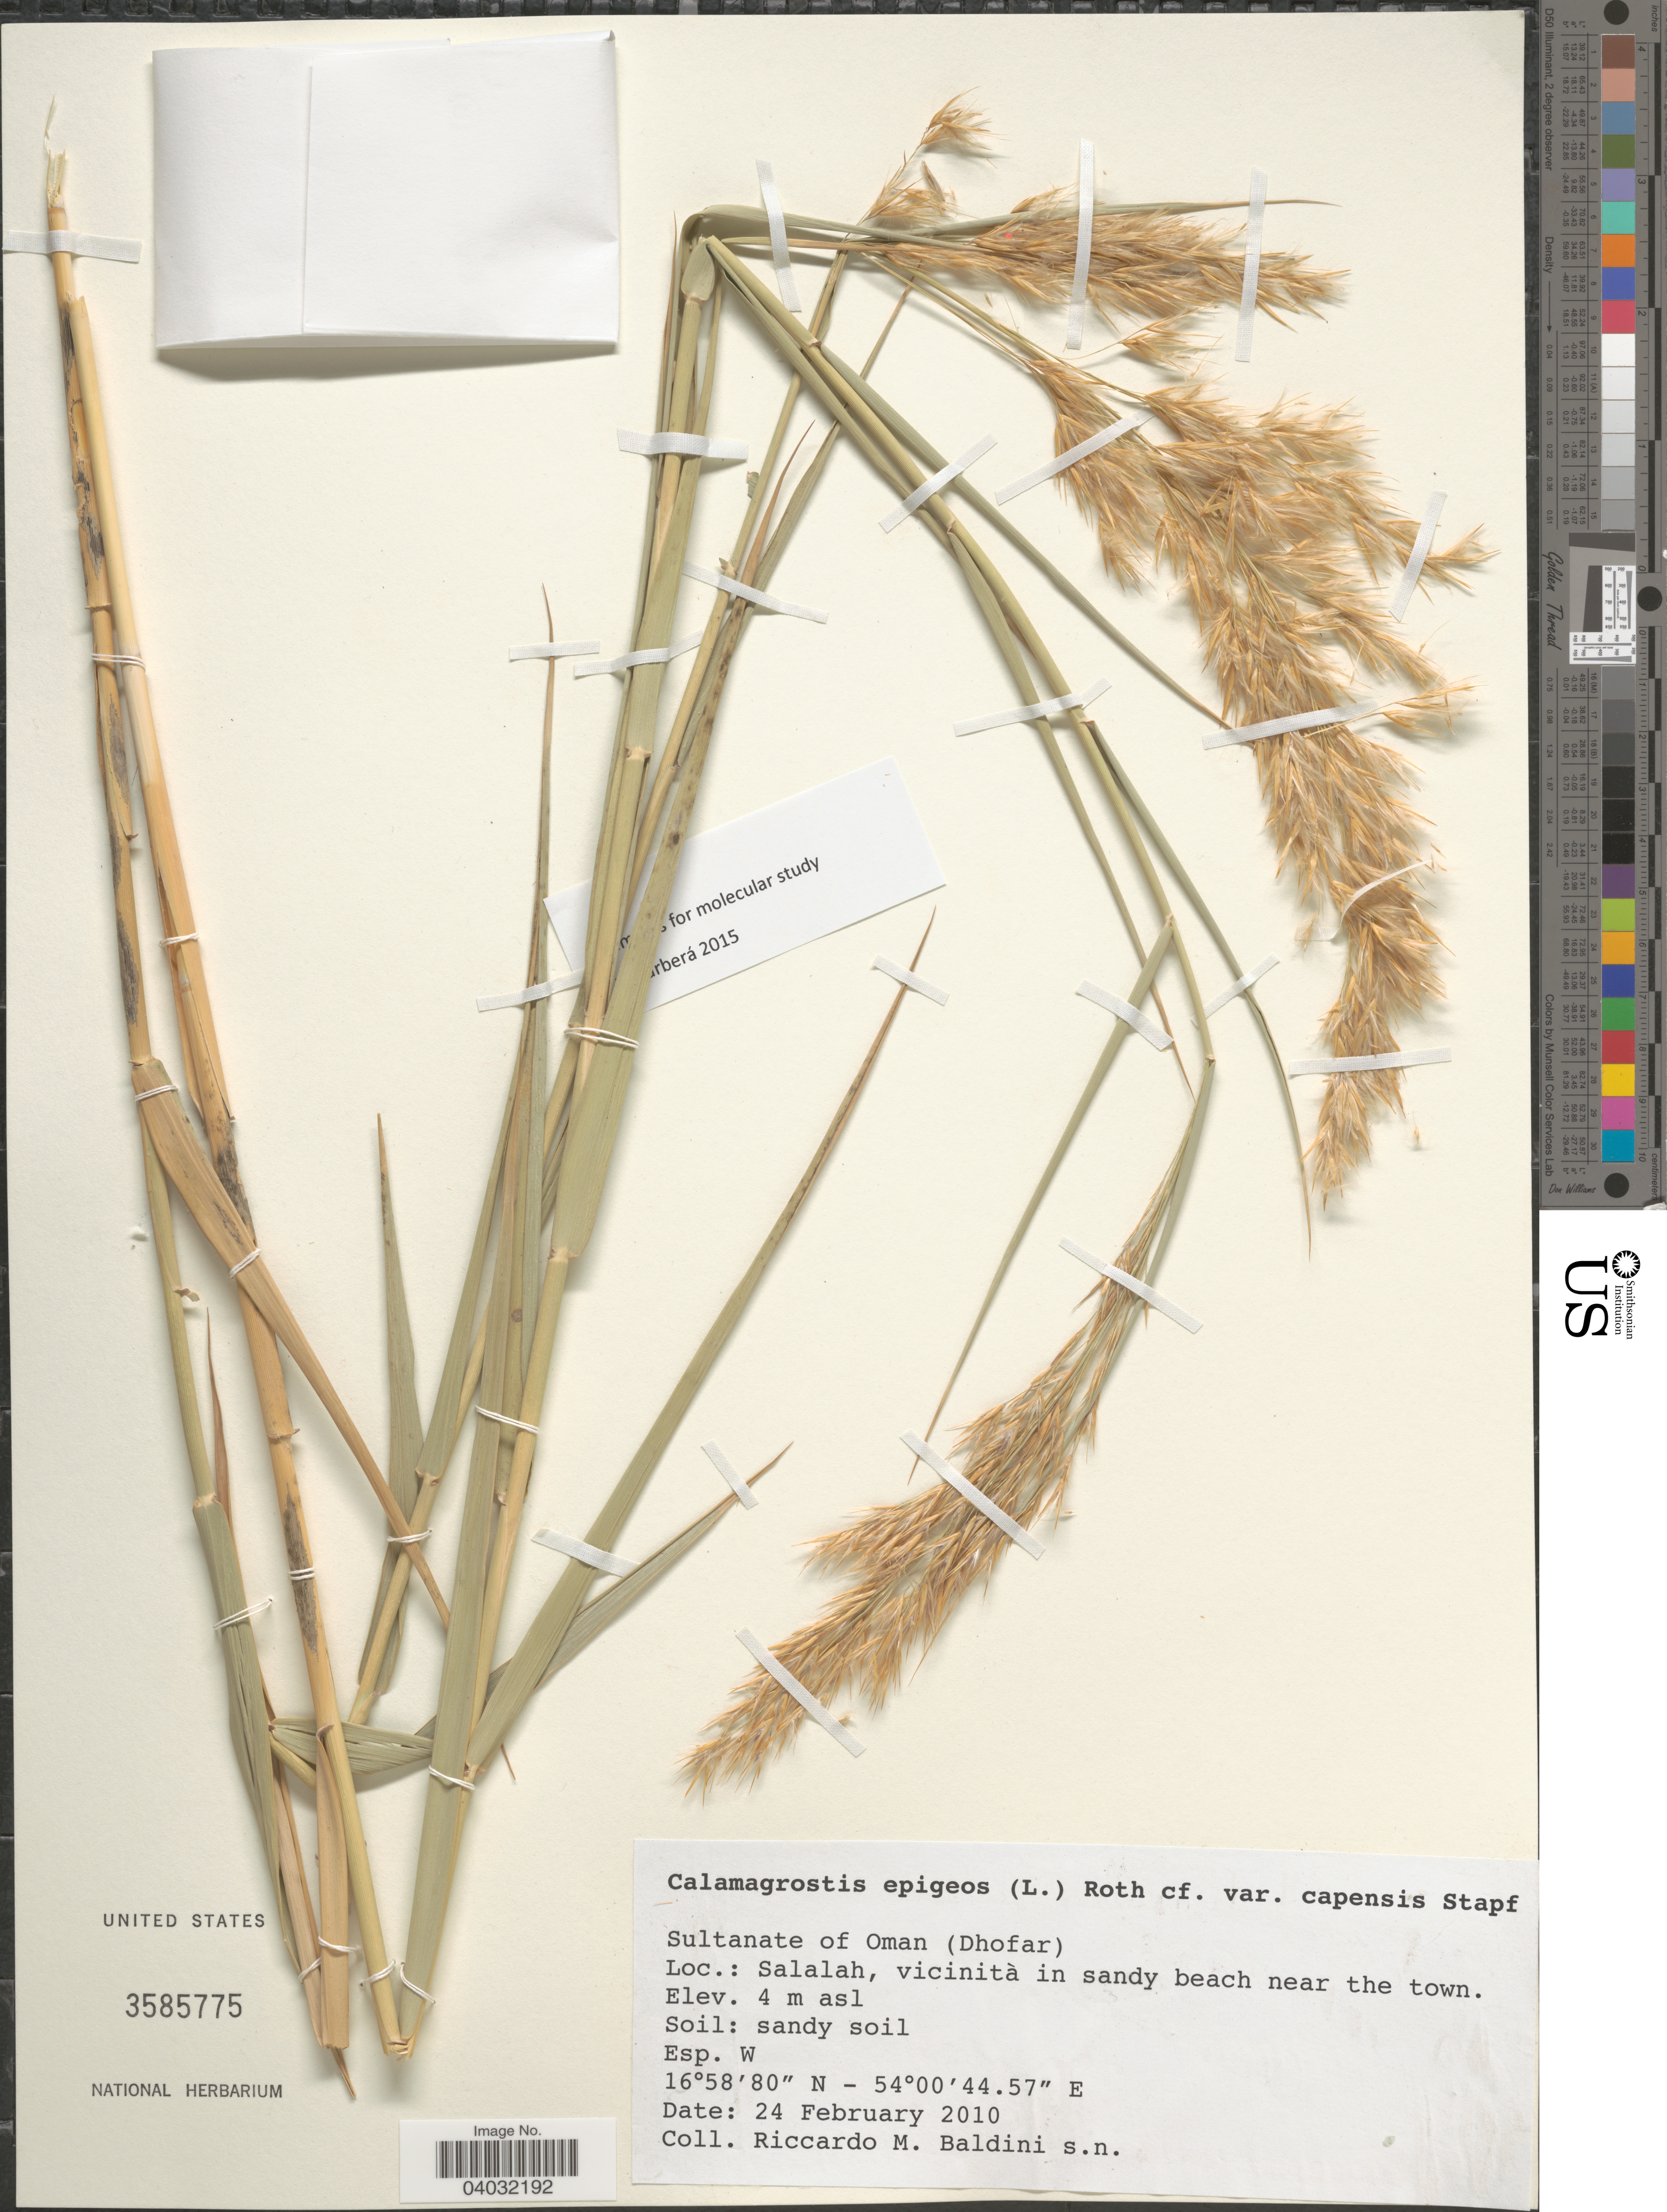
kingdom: Plantae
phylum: Tracheophyta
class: Liliopsida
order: Poales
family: Poaceae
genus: Calamagrostis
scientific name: Calamagrostis epigeios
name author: (L.) Roth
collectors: R. Baldini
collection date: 2010-02-24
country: Oman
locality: Sultante of Oman (Dhofar). Salalah, vicinità in sandy beach near the town. Esp. W.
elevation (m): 4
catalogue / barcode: US 3585775